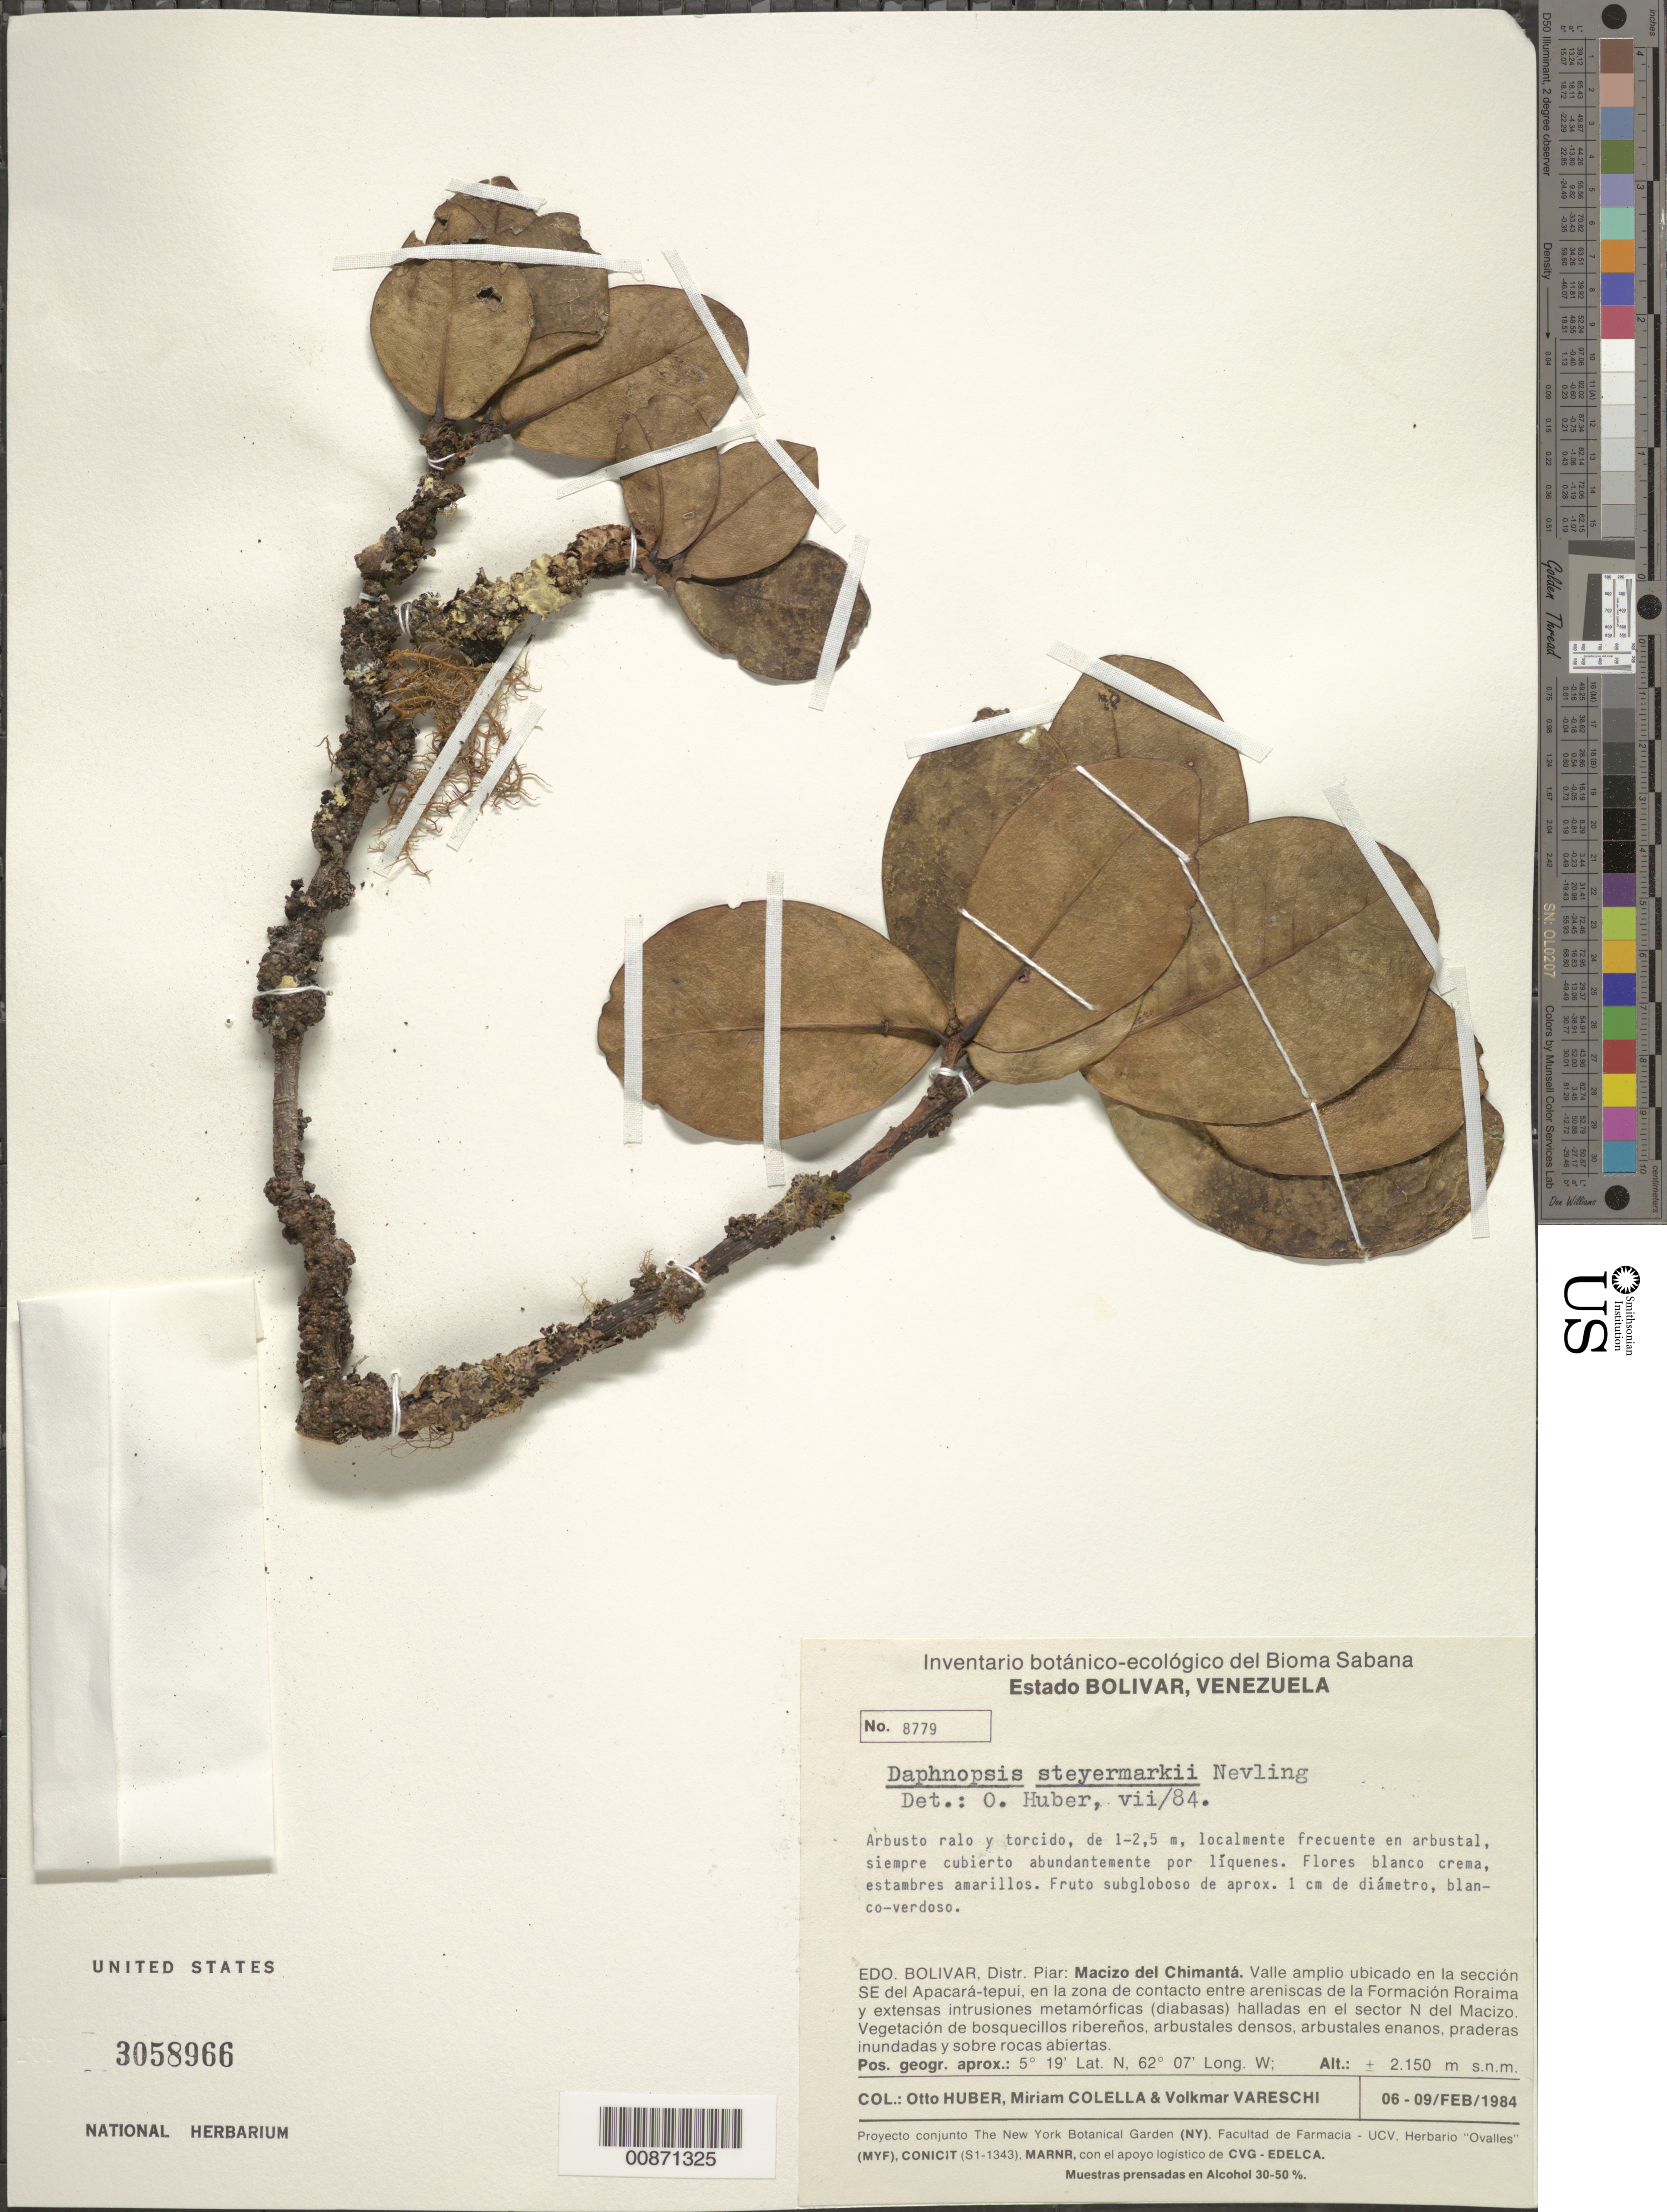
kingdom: Plantae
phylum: Tracheophyta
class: Magnoliopsida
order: Malvales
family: Thymelaeaceae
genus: Daphnopsis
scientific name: Daphnopsis steyermarkii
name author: Nevling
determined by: Huber, Otto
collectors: O. Huber, M. Colella & V. Vareschi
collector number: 8779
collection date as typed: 6-Feb-84 to 9-Feb-84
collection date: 1984-02-06/1984-02-09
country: Venezuela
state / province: Bolívar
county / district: Piar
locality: Macizo del Chimantá, SE del Apácara-tepuí, Formacion Roraima y sector N del Macizo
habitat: Arbustal; valle amplio ubicado; vegetación de bosquecillos riberenos, arbustales densos, arbustales enanos, praderas inundadas y sobre rocas abiertas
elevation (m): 2150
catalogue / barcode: US 3058966